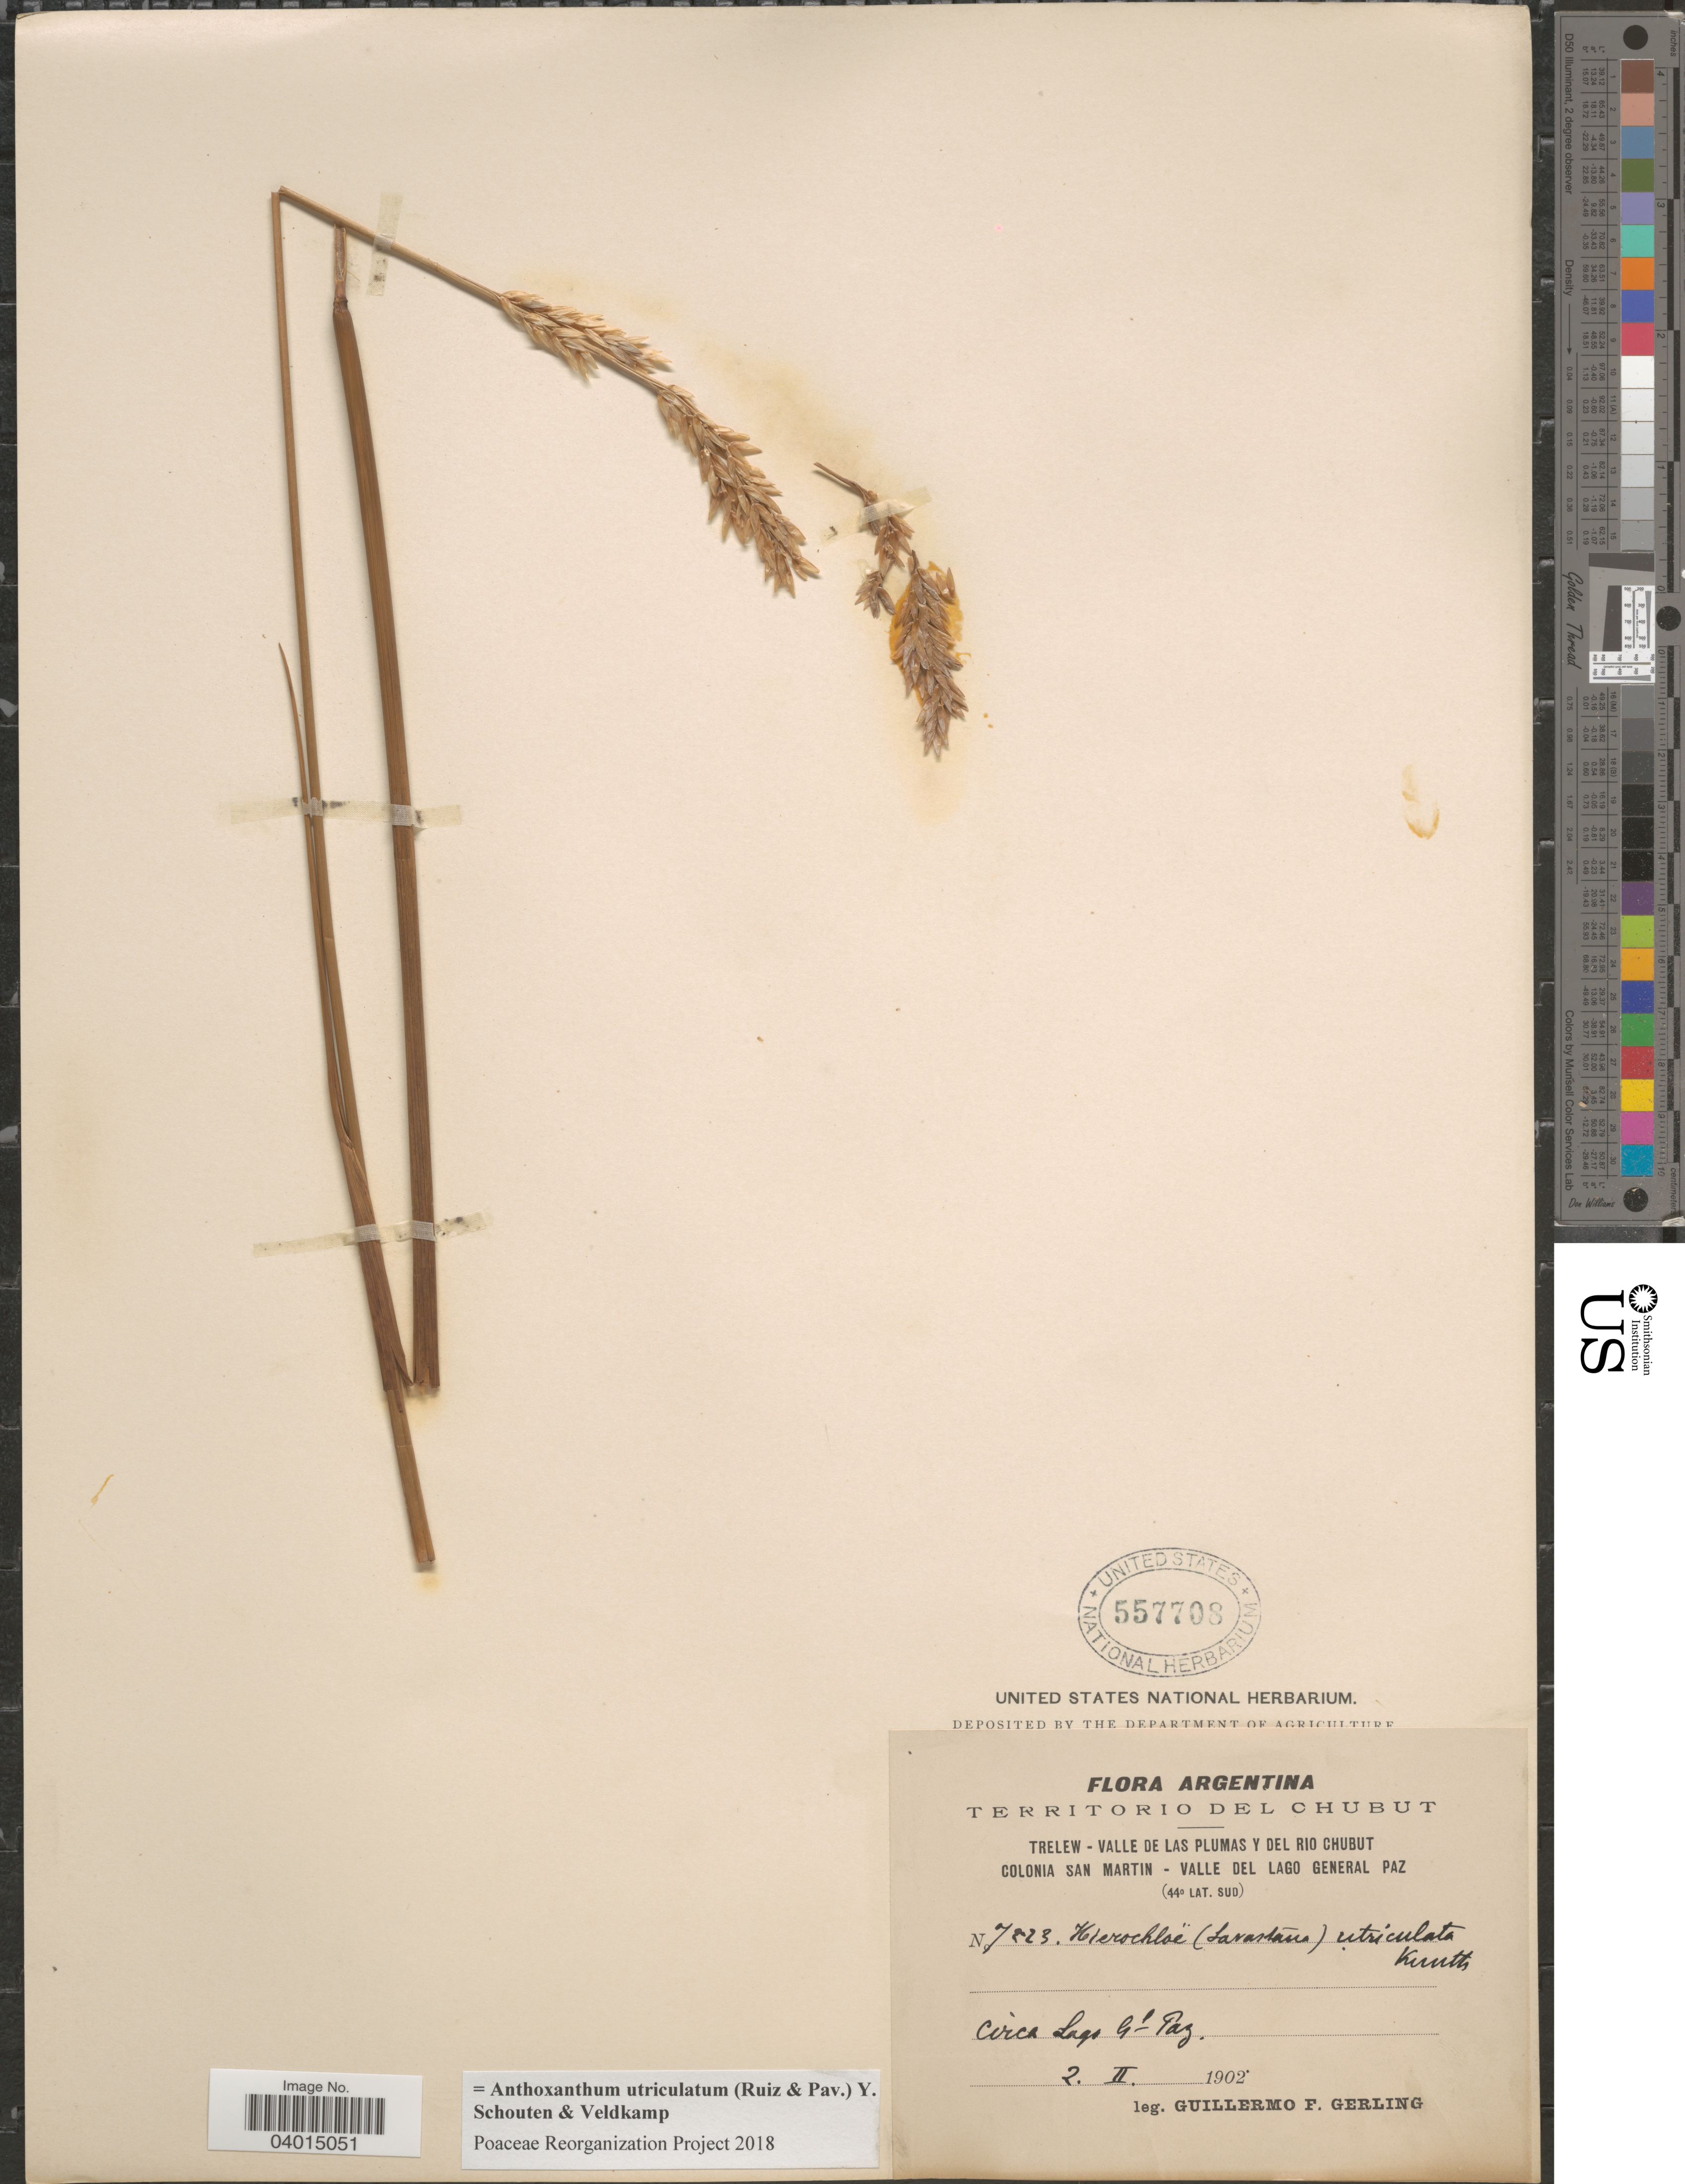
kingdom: Plantae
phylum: Tracheophyta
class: Liliopsida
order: Poales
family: Poaceae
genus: Anthoxanthum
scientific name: Anthoxanthum utriculatum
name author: (Ruiz & Pav.) R.T.A. Schouten & Veldkamp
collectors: G. Gerling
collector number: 7223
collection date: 1902-02-02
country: Argentina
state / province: Chubut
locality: Territorio del Chubut. Trelew - Valle de Las Plumas y del Rio Chubut. Colonia San Martin - Valle del Lago General Paz. Circa Lago G- Paz.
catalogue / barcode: US 557708